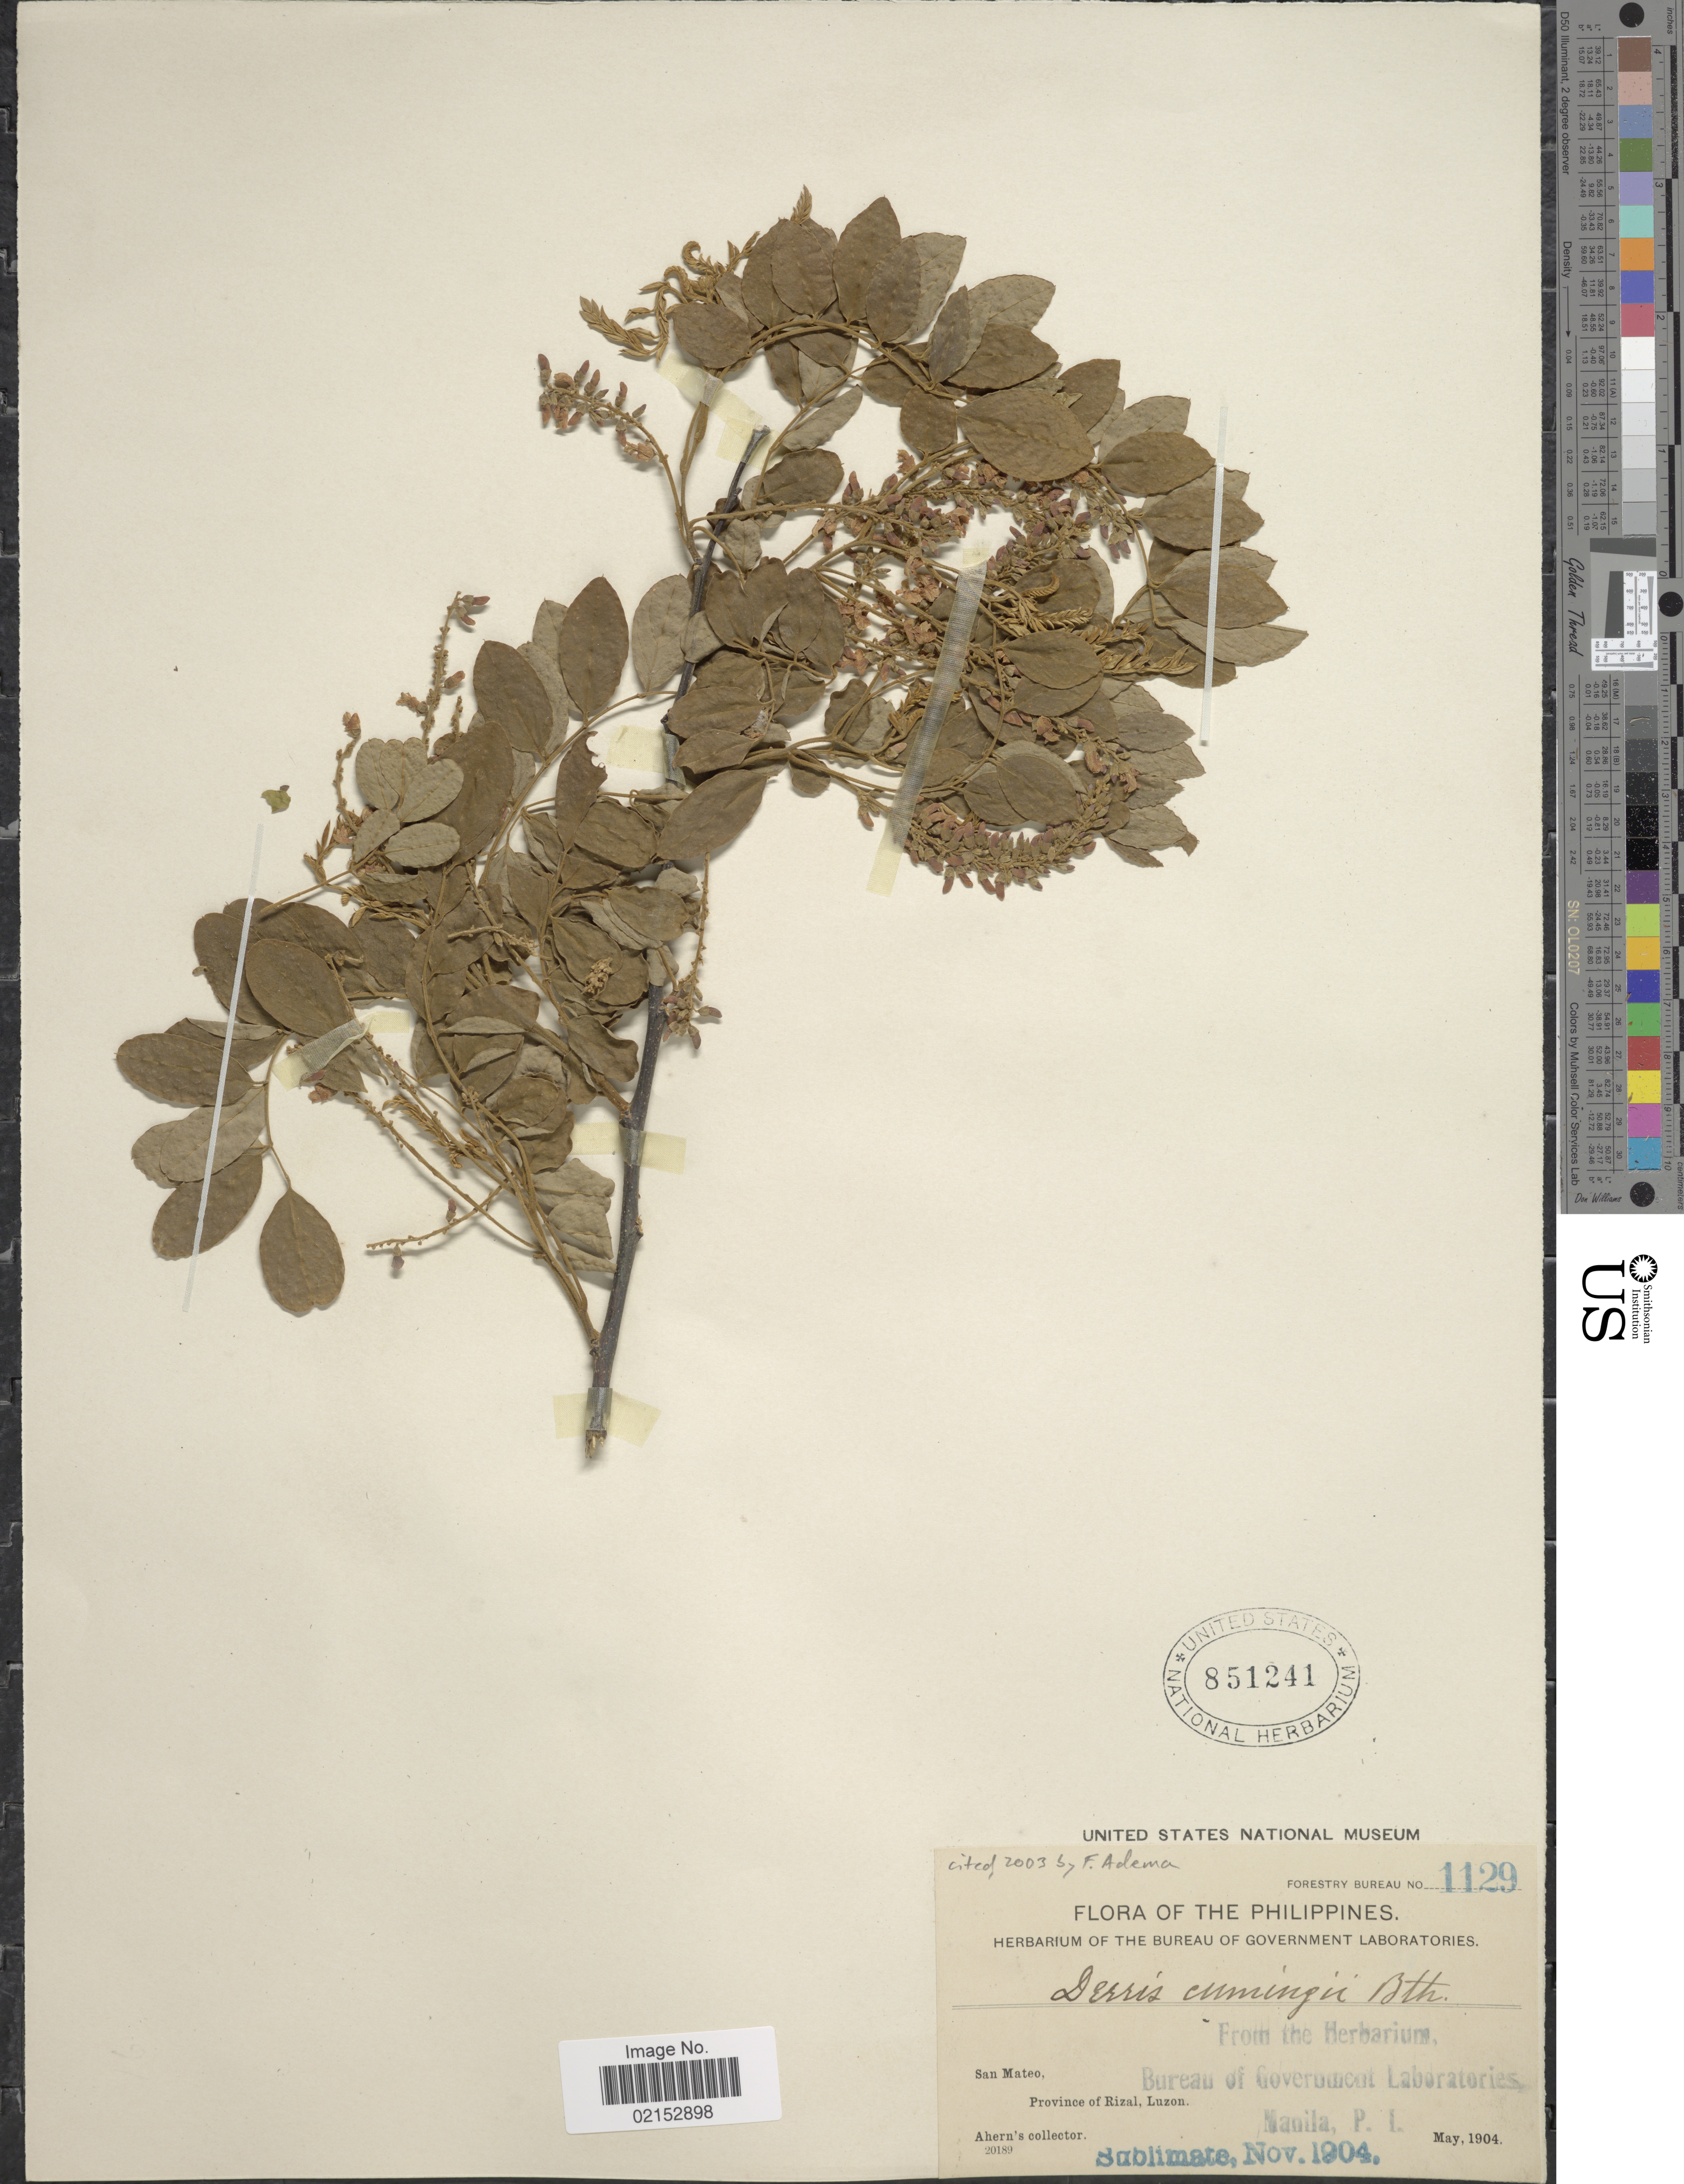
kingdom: Plantae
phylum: Tracheophyta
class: Magnoliopsida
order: Fabales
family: Fabaceae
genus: Brachypterum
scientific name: Brachypterum cumingii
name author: (Benth.) Adema & Sirich.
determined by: Strong, Mark T., (BOT), Smithsonian Institution - National Museum of Natural History (UNITED STATES)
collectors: Ahern's collector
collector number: Forestry Bureau 1129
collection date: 1904-05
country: Philippines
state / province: Calabarzon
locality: San Mateo, Province of Rizal, Luzon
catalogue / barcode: US 851241